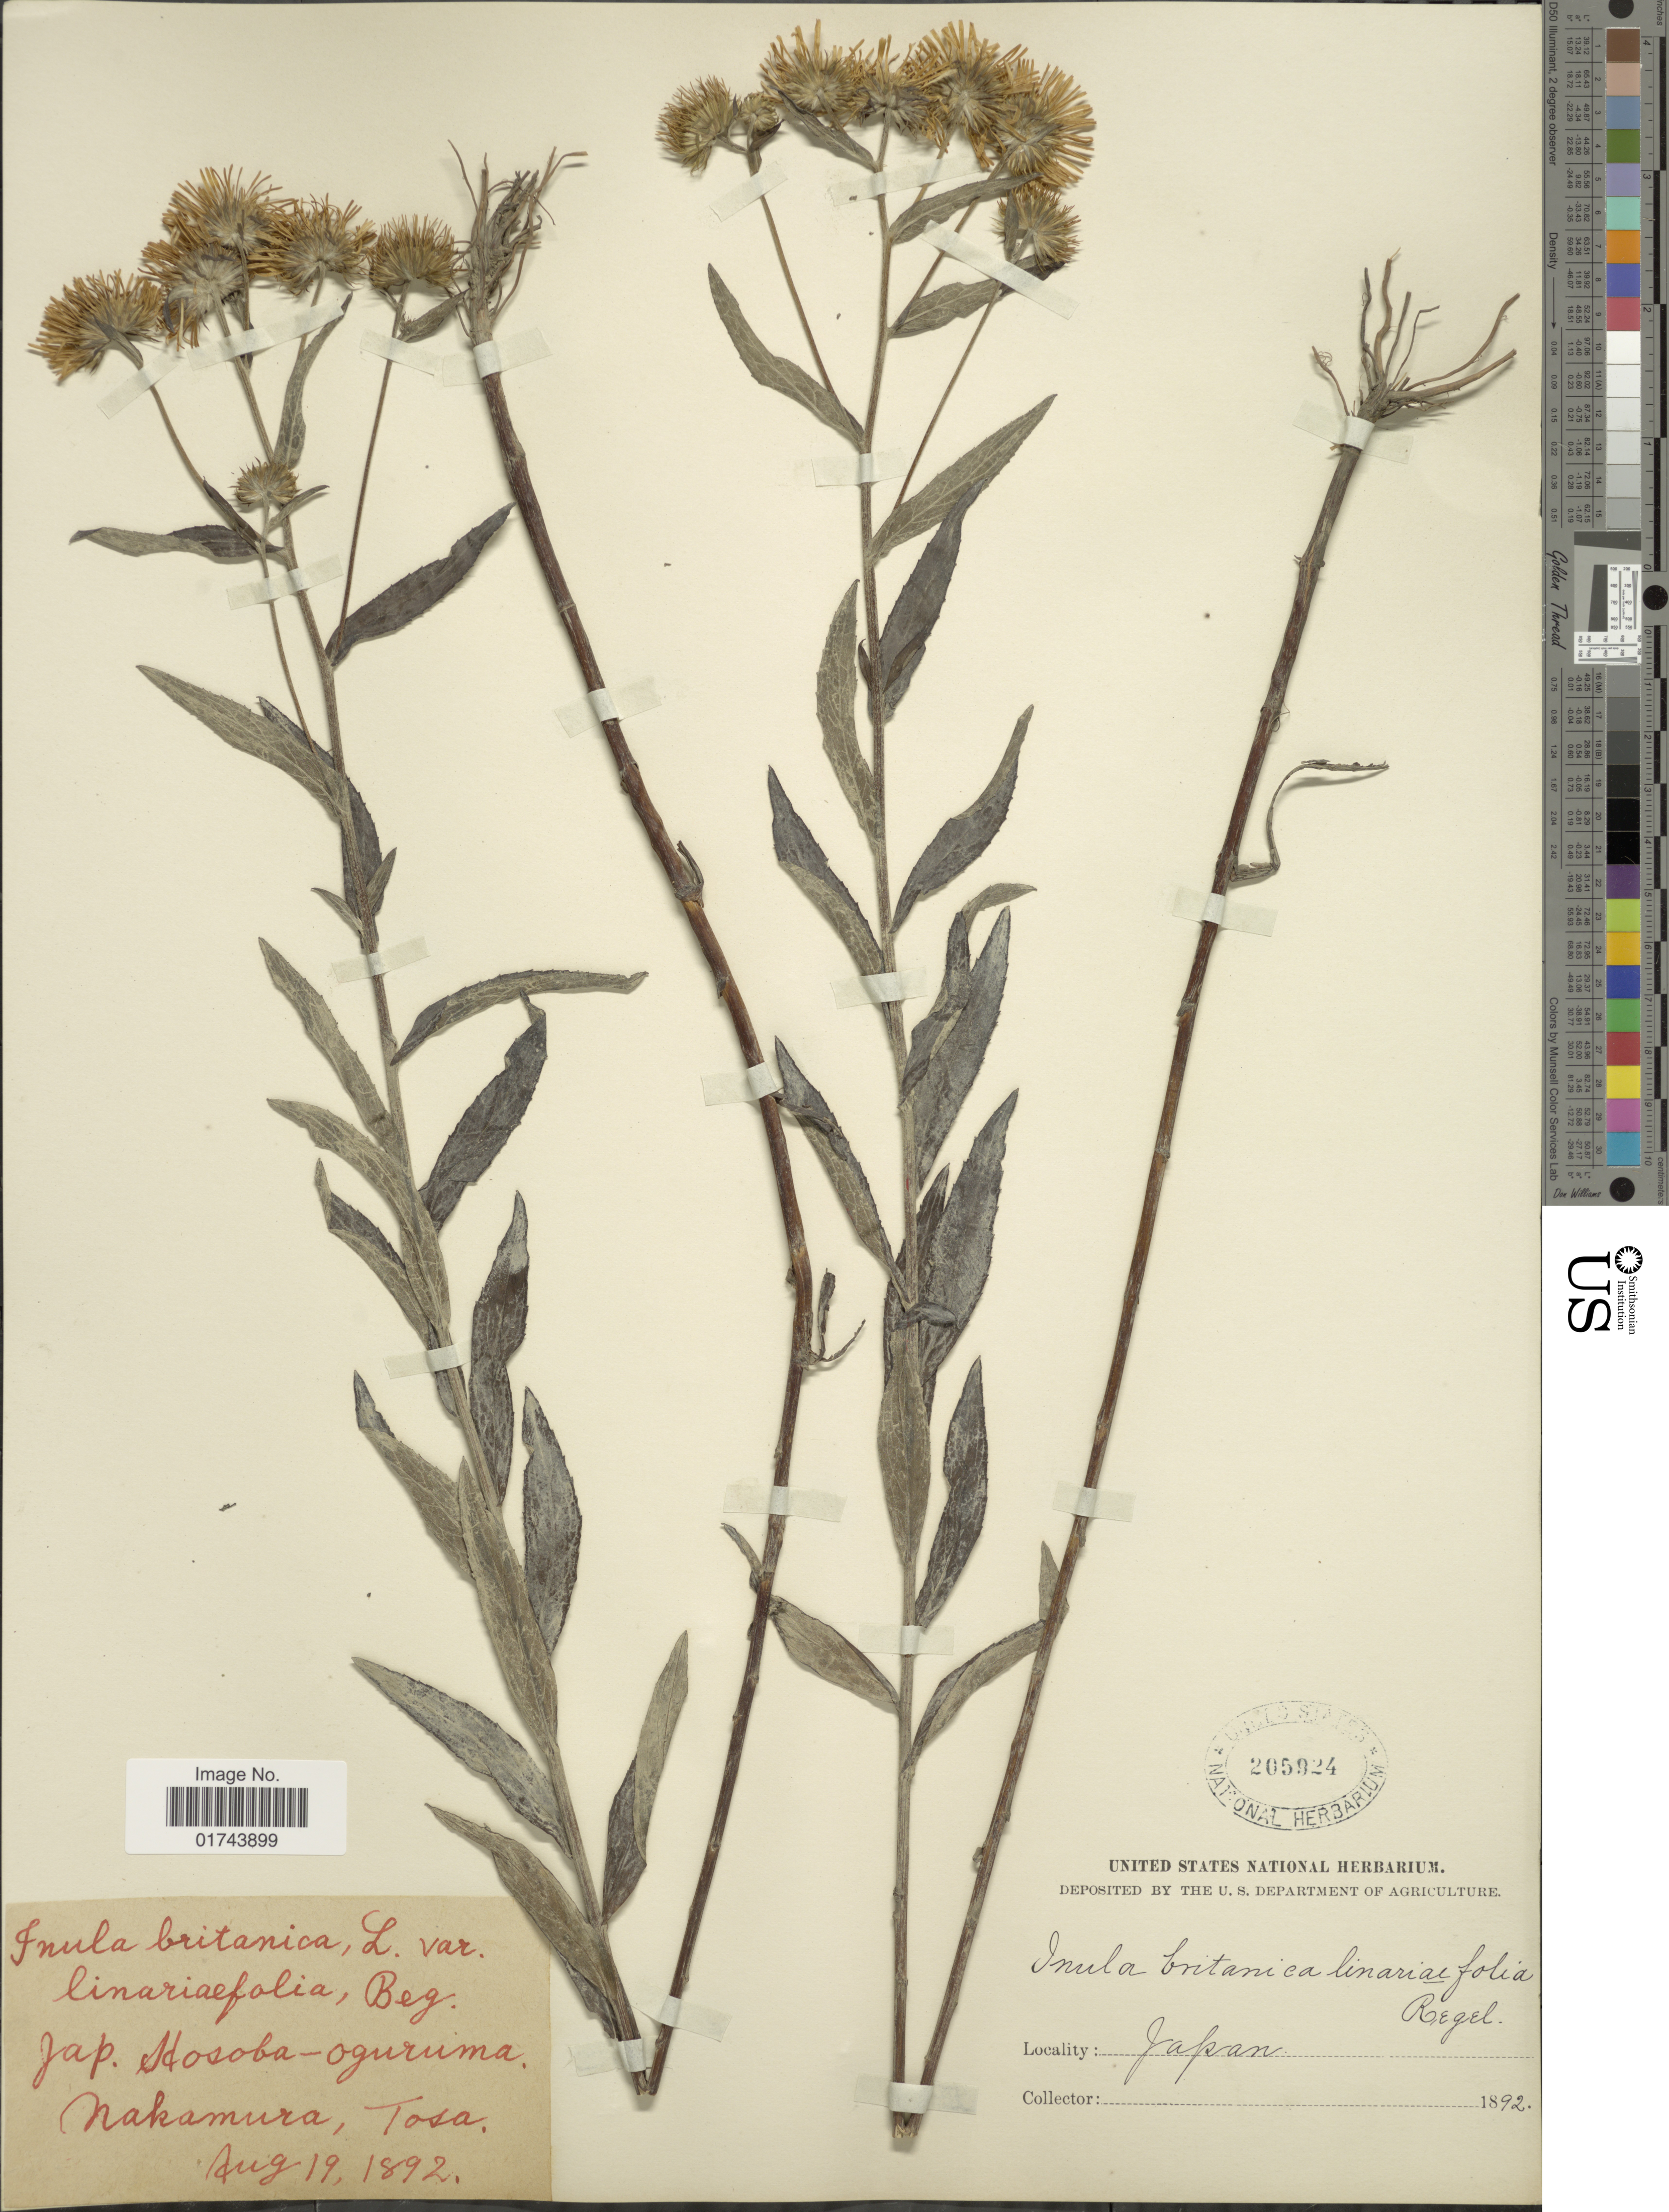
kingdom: Plantae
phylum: Tracheophyta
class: Magnoliopsida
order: Asterales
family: Asteraceae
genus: Inula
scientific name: Inula britannica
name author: L.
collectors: U.S. National Herbarium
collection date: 1892-08-19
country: Japan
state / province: Koti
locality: Nakamura, Tosa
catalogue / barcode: US 205924